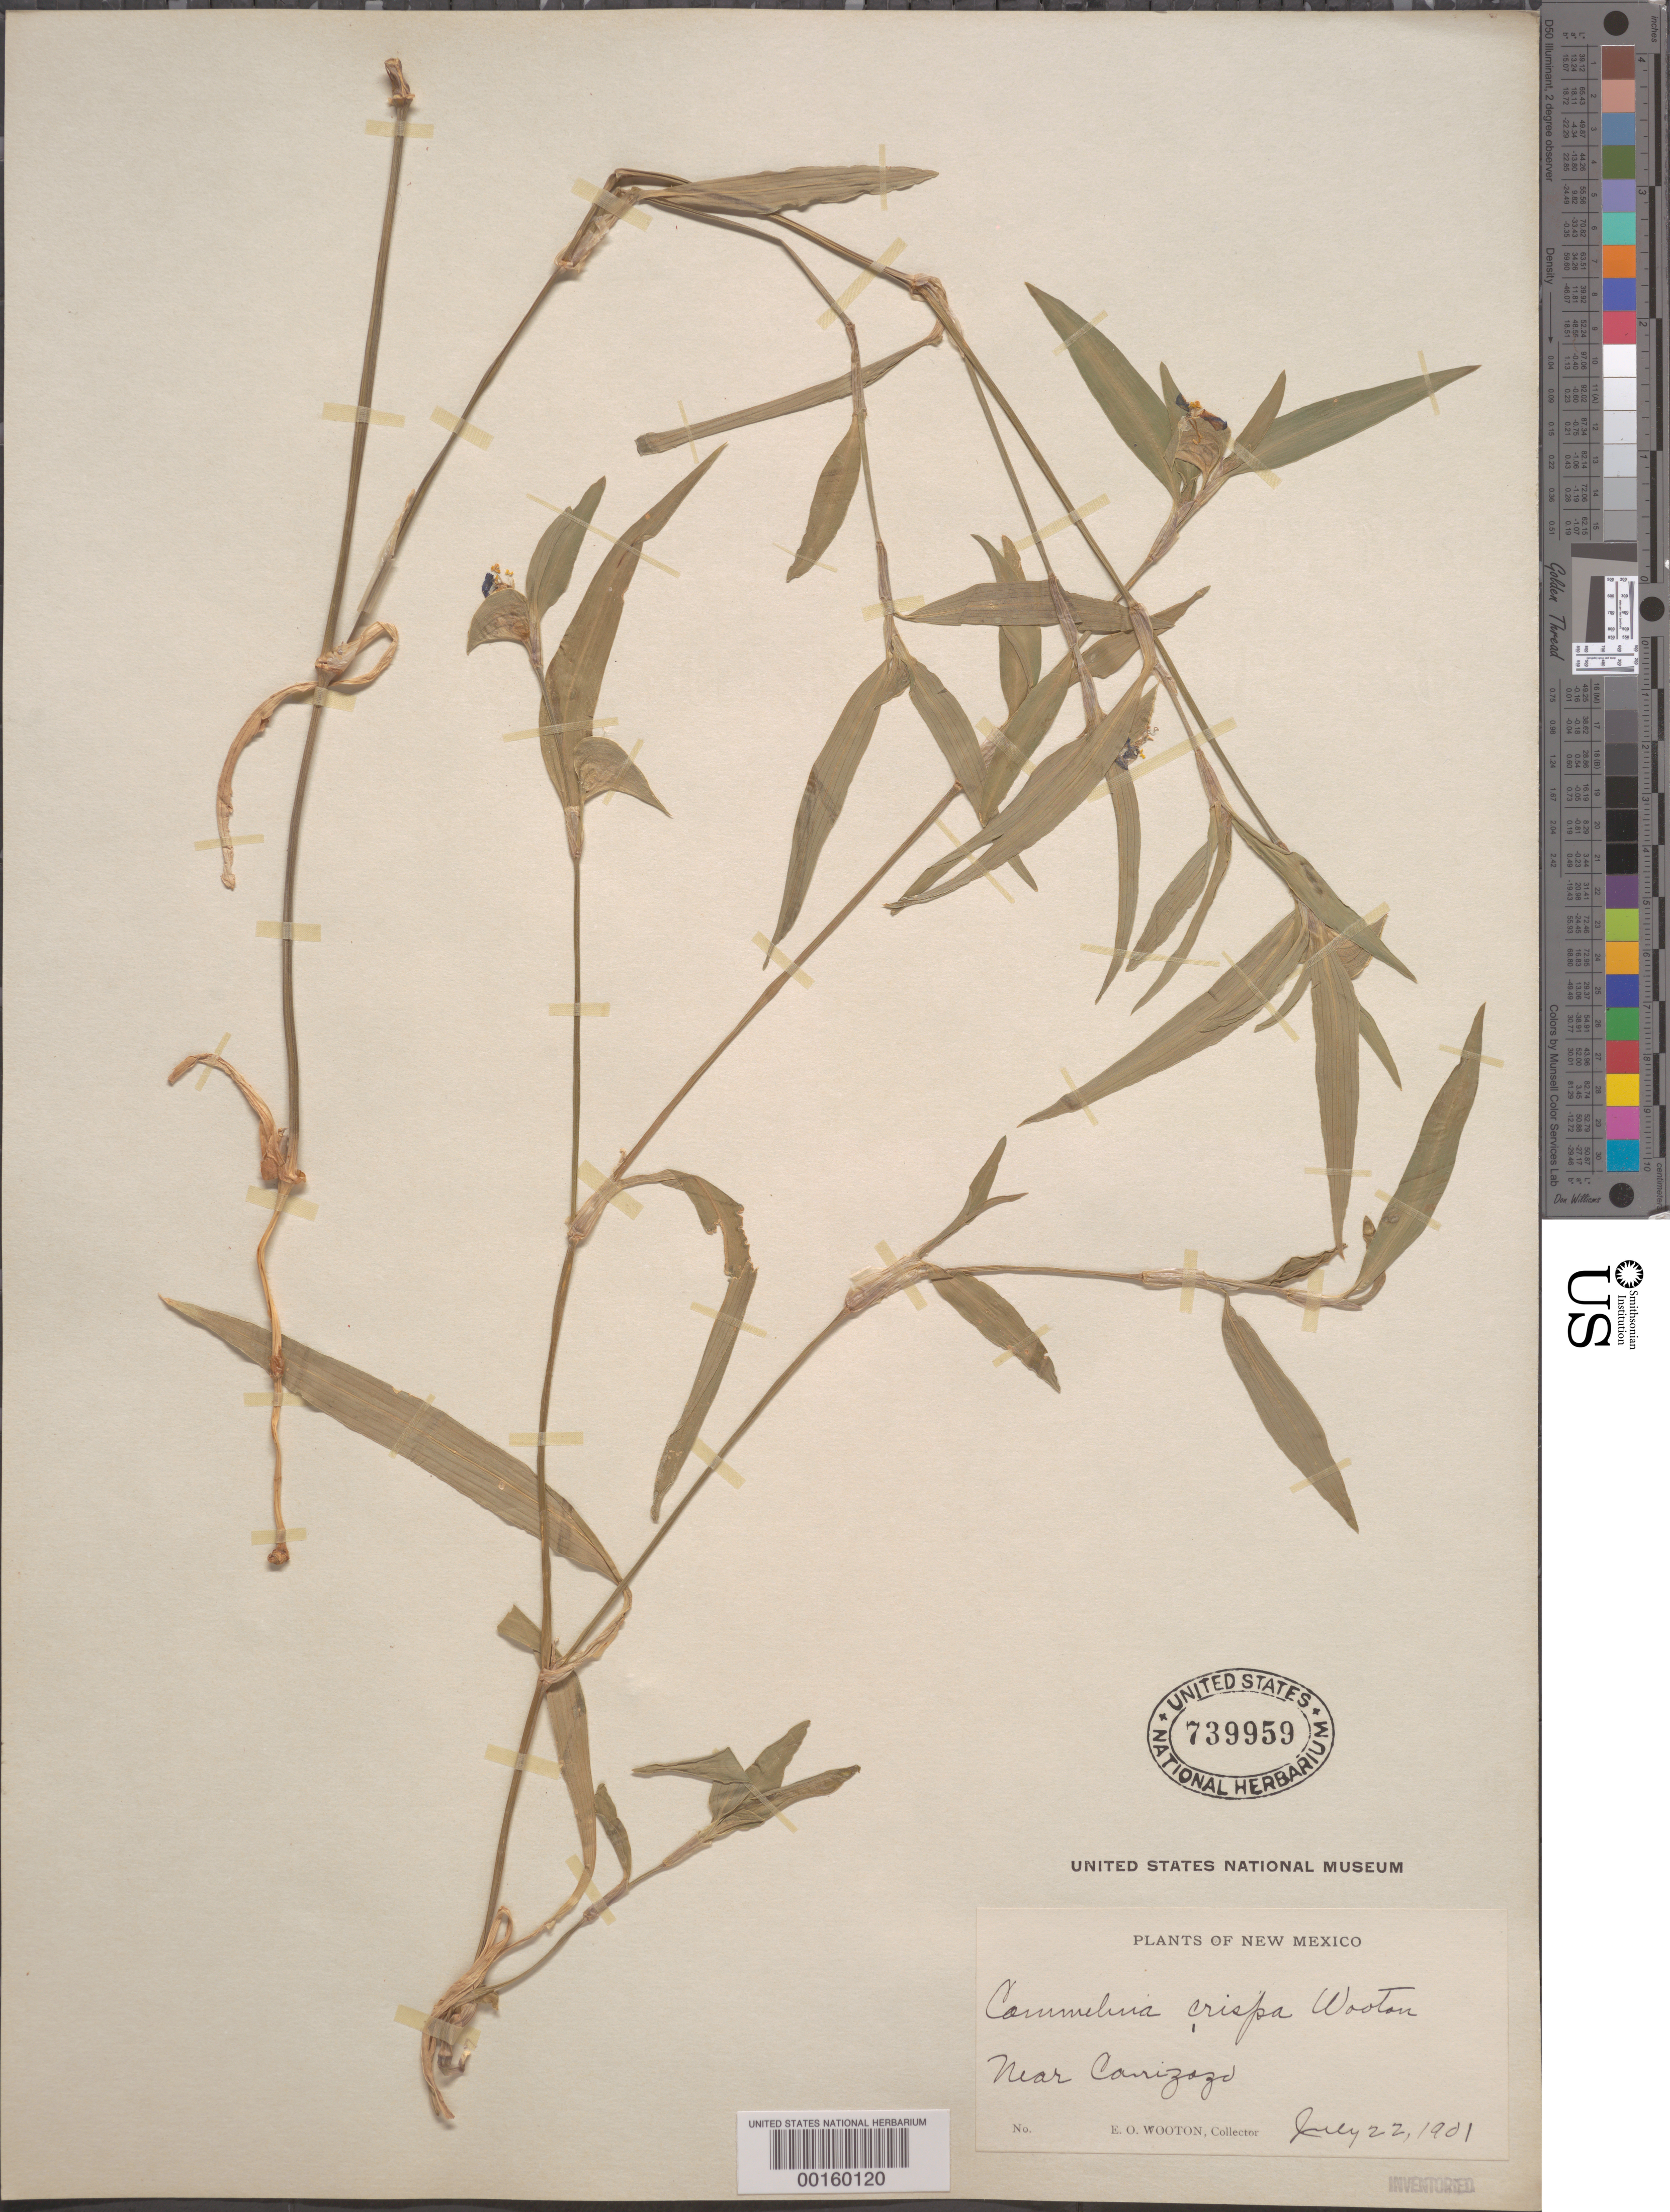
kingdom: Plantae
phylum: Tracheophyta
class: Liliopsida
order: Commelinales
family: Commelinaceae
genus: Commelina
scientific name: Commelina erecta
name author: L.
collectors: E. O. Wooton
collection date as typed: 22 Jul 1901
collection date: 1901-07-22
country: United States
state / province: New Mexico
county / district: Lincoln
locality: Near carrizozo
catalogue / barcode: US 739959